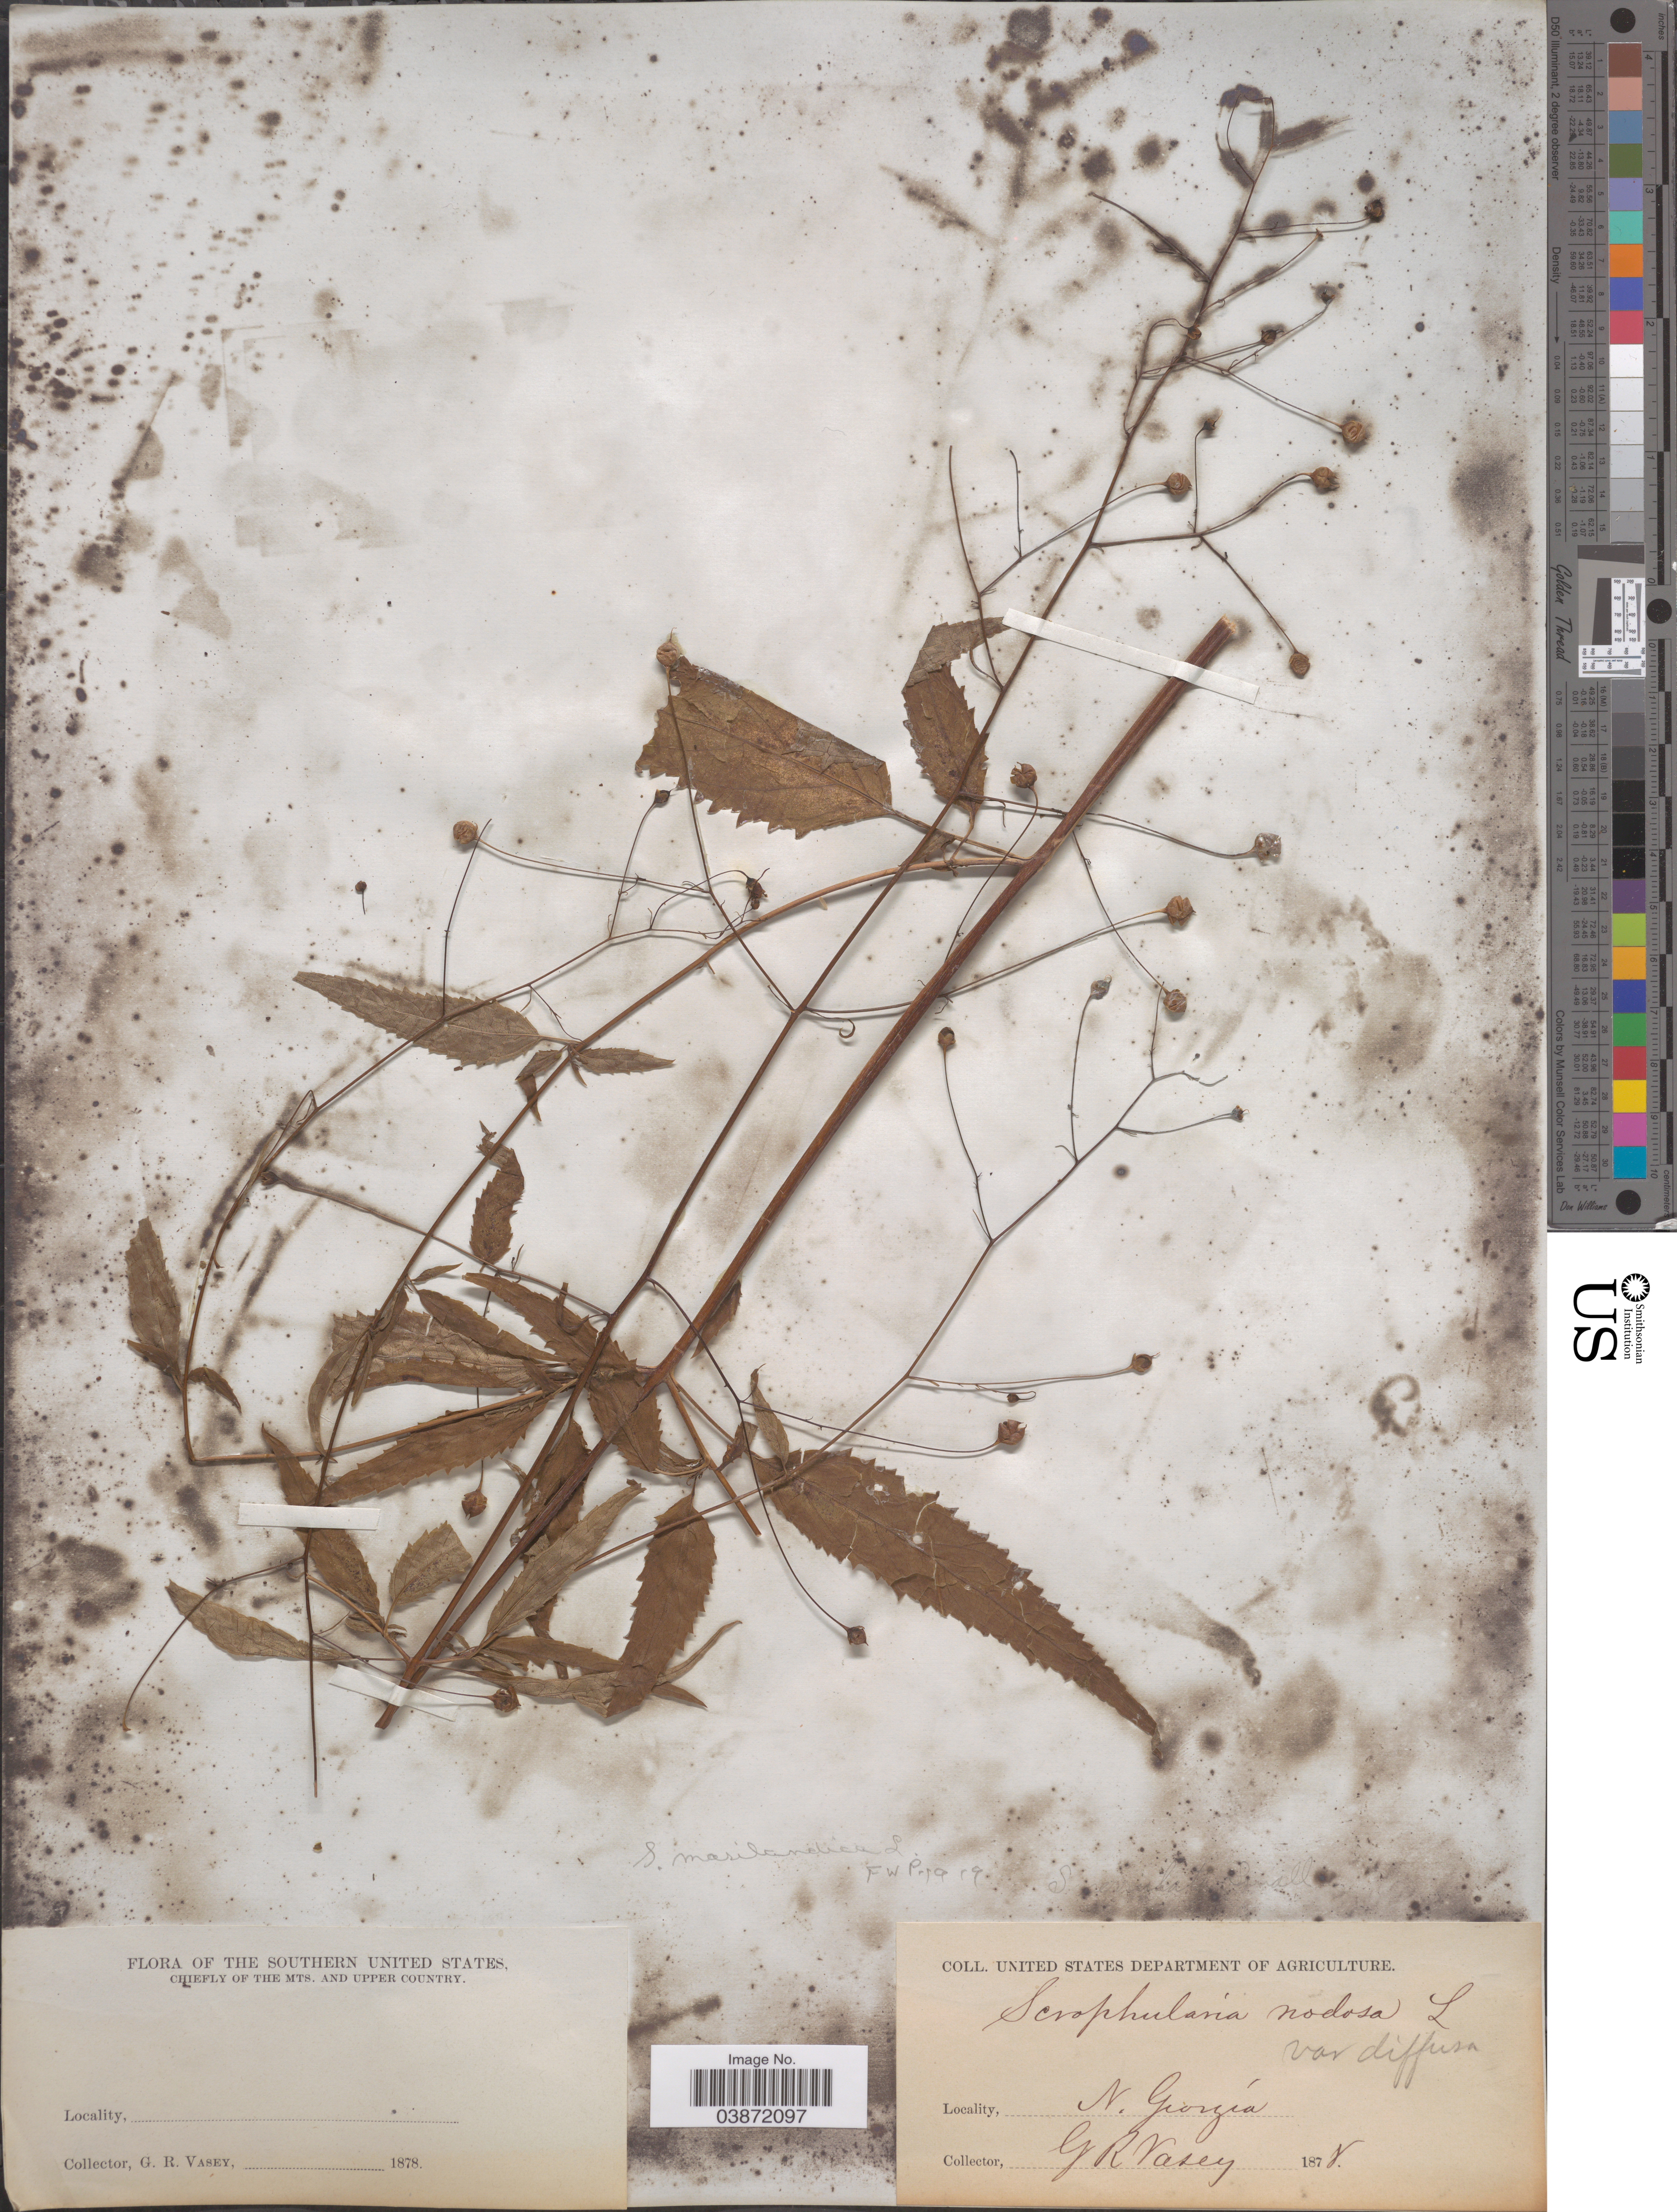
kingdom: Plantae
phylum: Tracheophyta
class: Magnoliopsida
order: Lamiales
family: Scrophulariaceae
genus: Scrophularia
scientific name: Scrophularia marilandica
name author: L.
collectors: G. R. Vasey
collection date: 1878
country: United States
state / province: Georgia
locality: The Southern United States, Chiefly of the Mts. and Upper Country. N. Georgia.